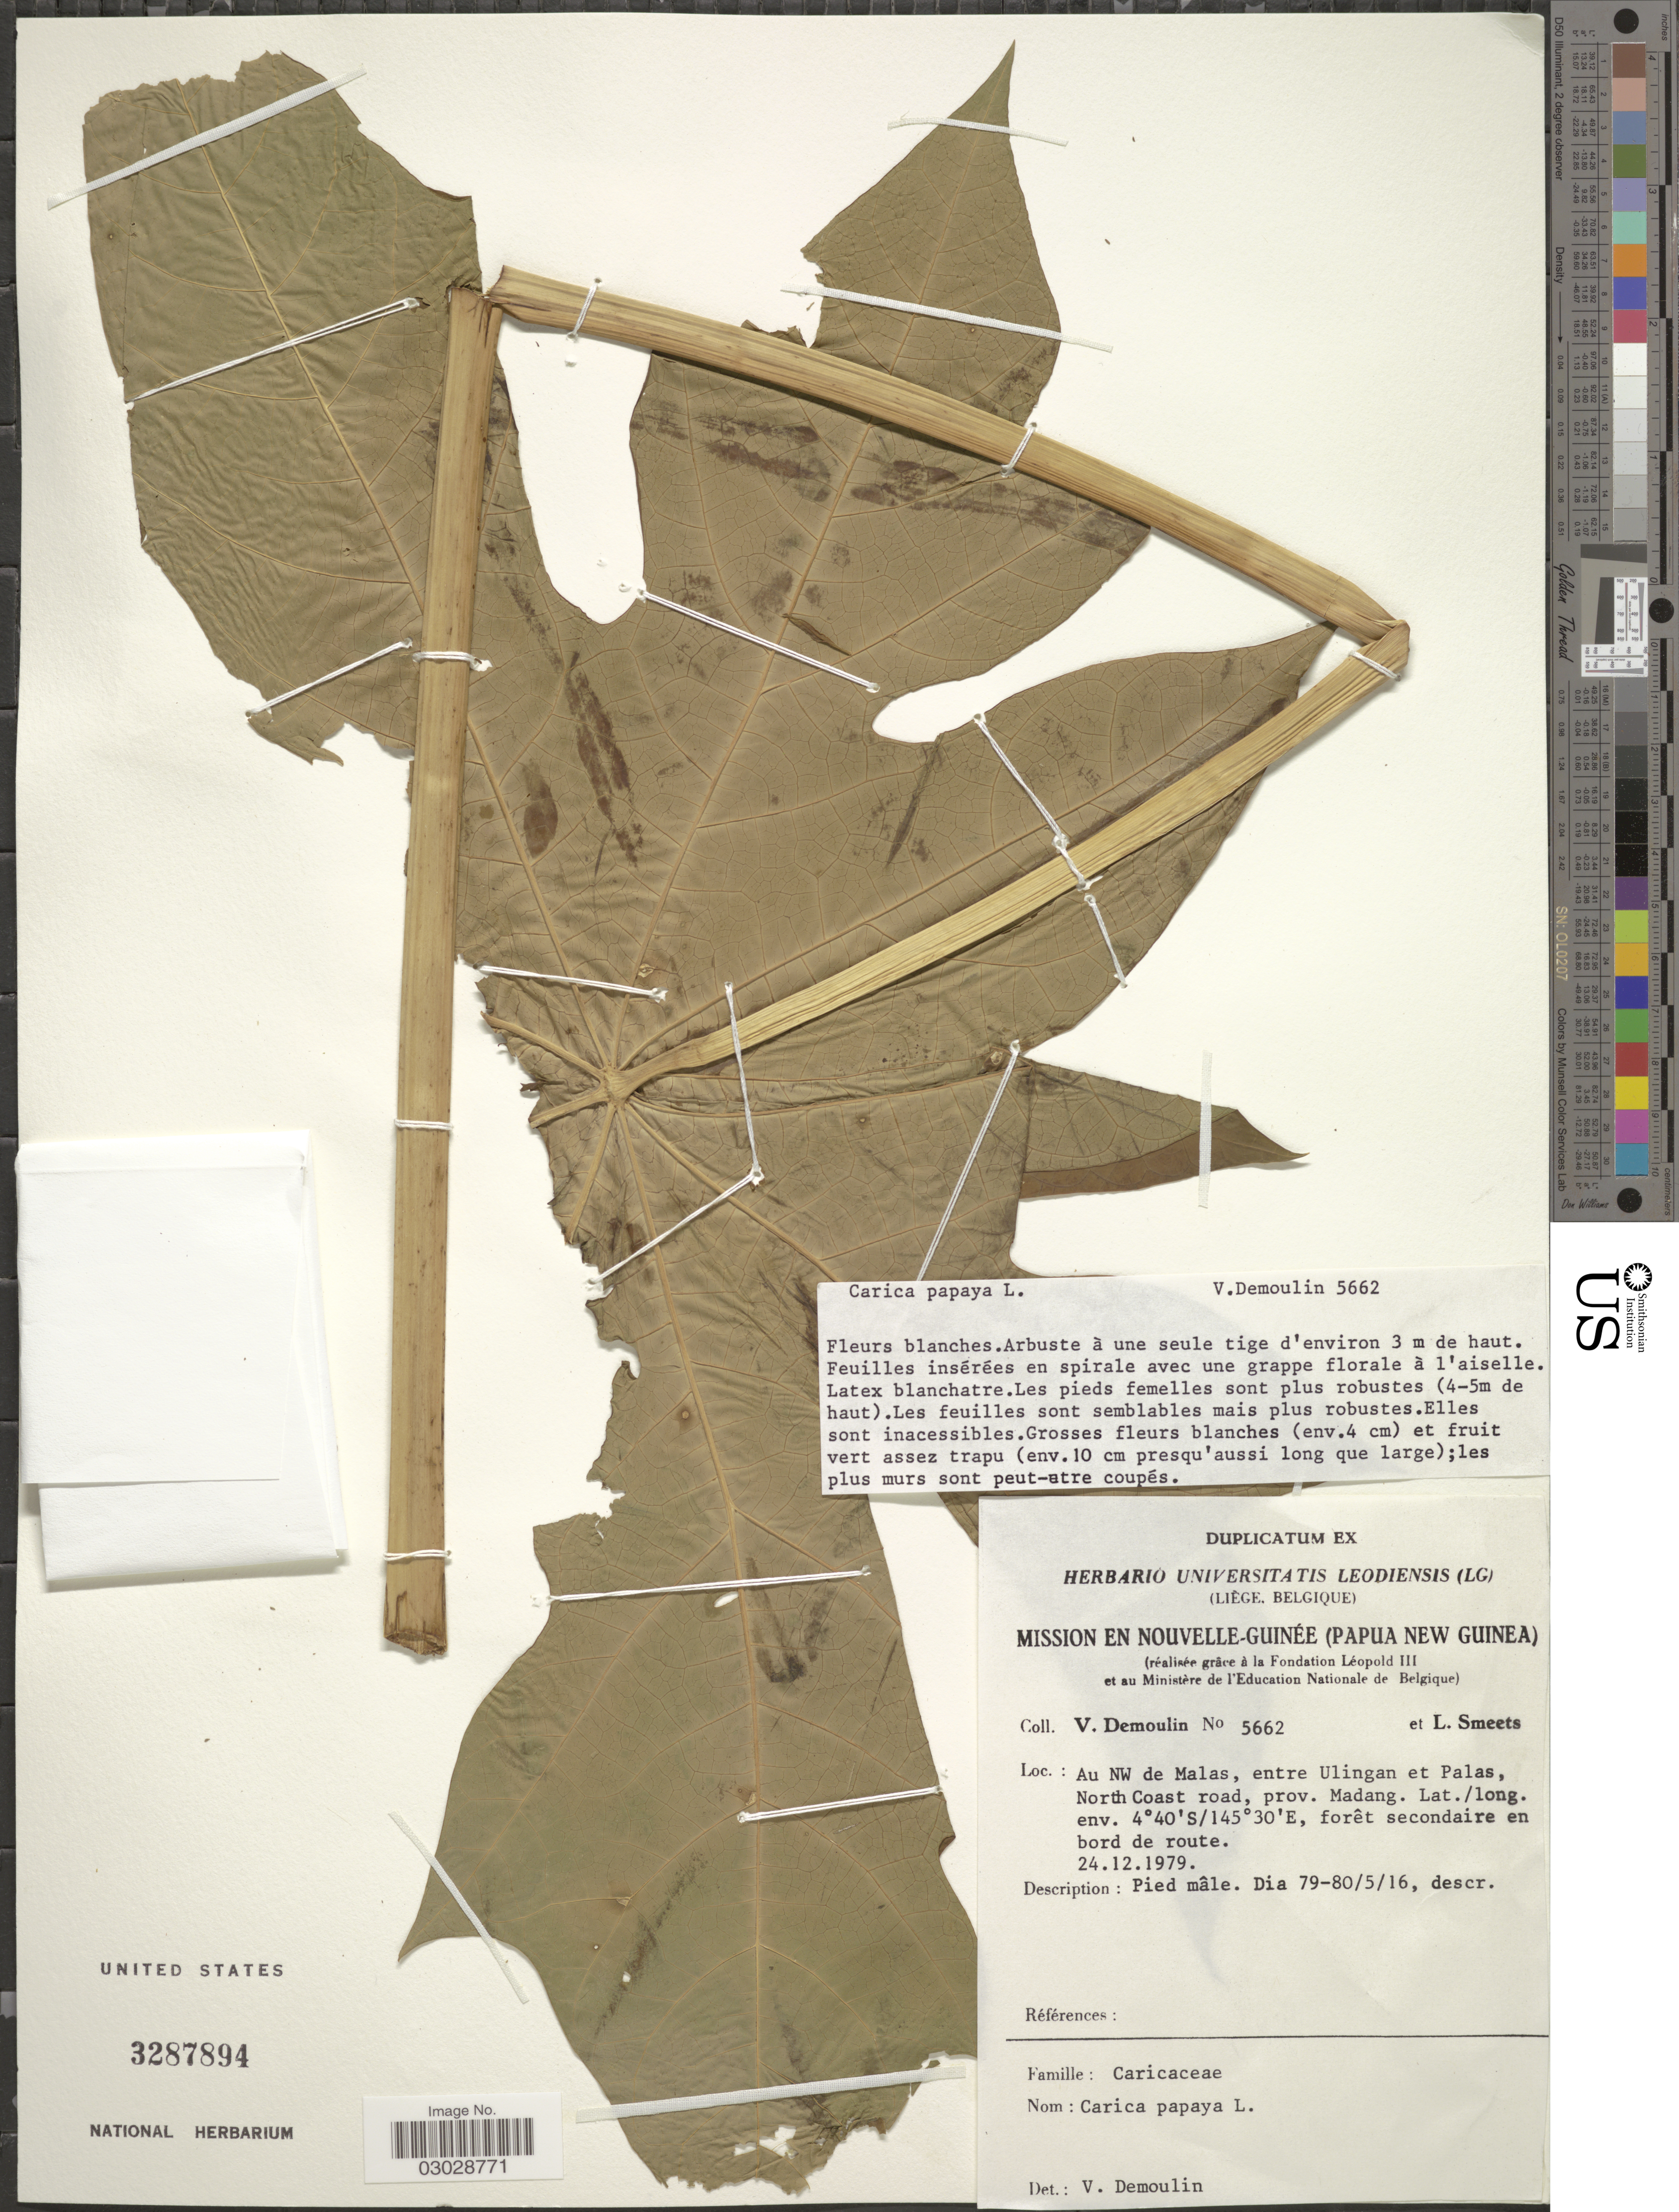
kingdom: Plantae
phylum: Tracheophyta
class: Magnoliopsida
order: Brassicales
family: Caricaceae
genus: Carica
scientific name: Carica papaya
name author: L.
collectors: V. Demoulin & L. Smeets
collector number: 5662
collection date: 1979-12-24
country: Papua New Guinea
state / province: Madang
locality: Nouvelle-Guinée. Au NW de Malas, entre Ulingan et Palas, Norh Coast road.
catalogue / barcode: US 3287894